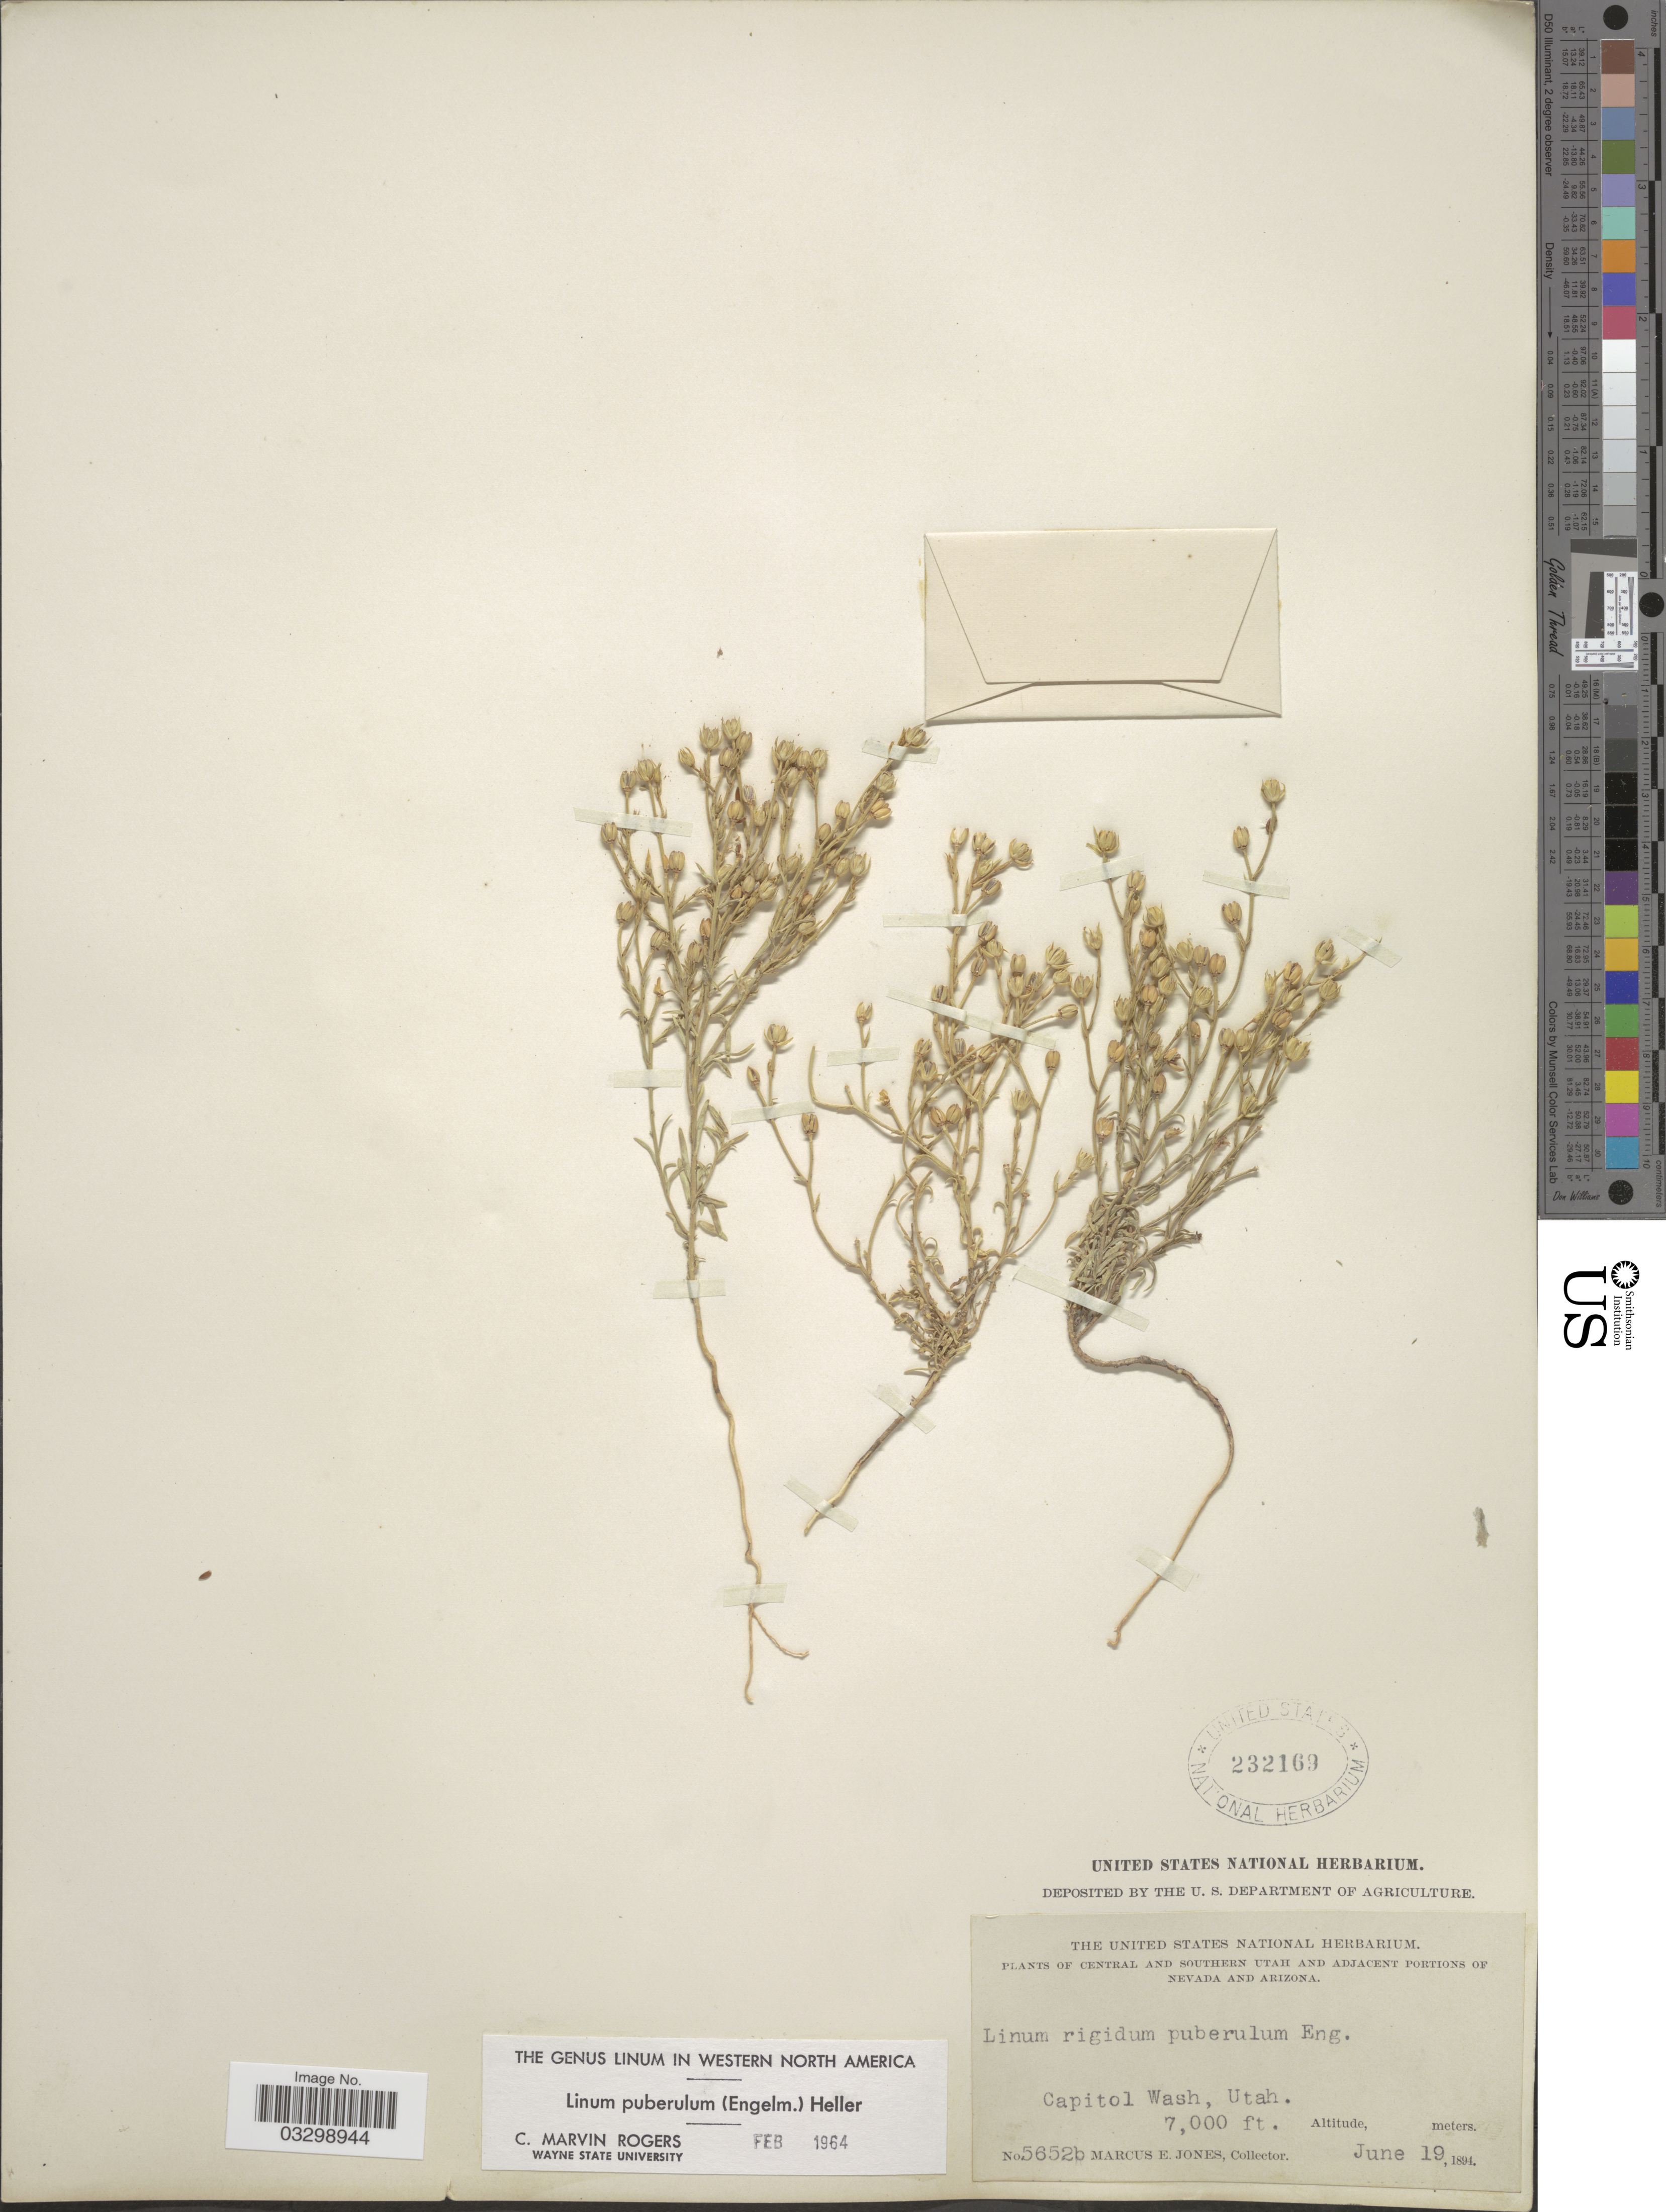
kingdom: Plantae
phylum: Tracheophyta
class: Magnoliopsida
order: Malpighiales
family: Linaceae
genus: Linum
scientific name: Linum puberulum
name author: (Engelm.) A. Heller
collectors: M. E. Jones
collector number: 5652b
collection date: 1894-06-19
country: United States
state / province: Utah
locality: Central and Southern Utah, Capitol Wash.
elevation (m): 2134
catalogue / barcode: US 232169